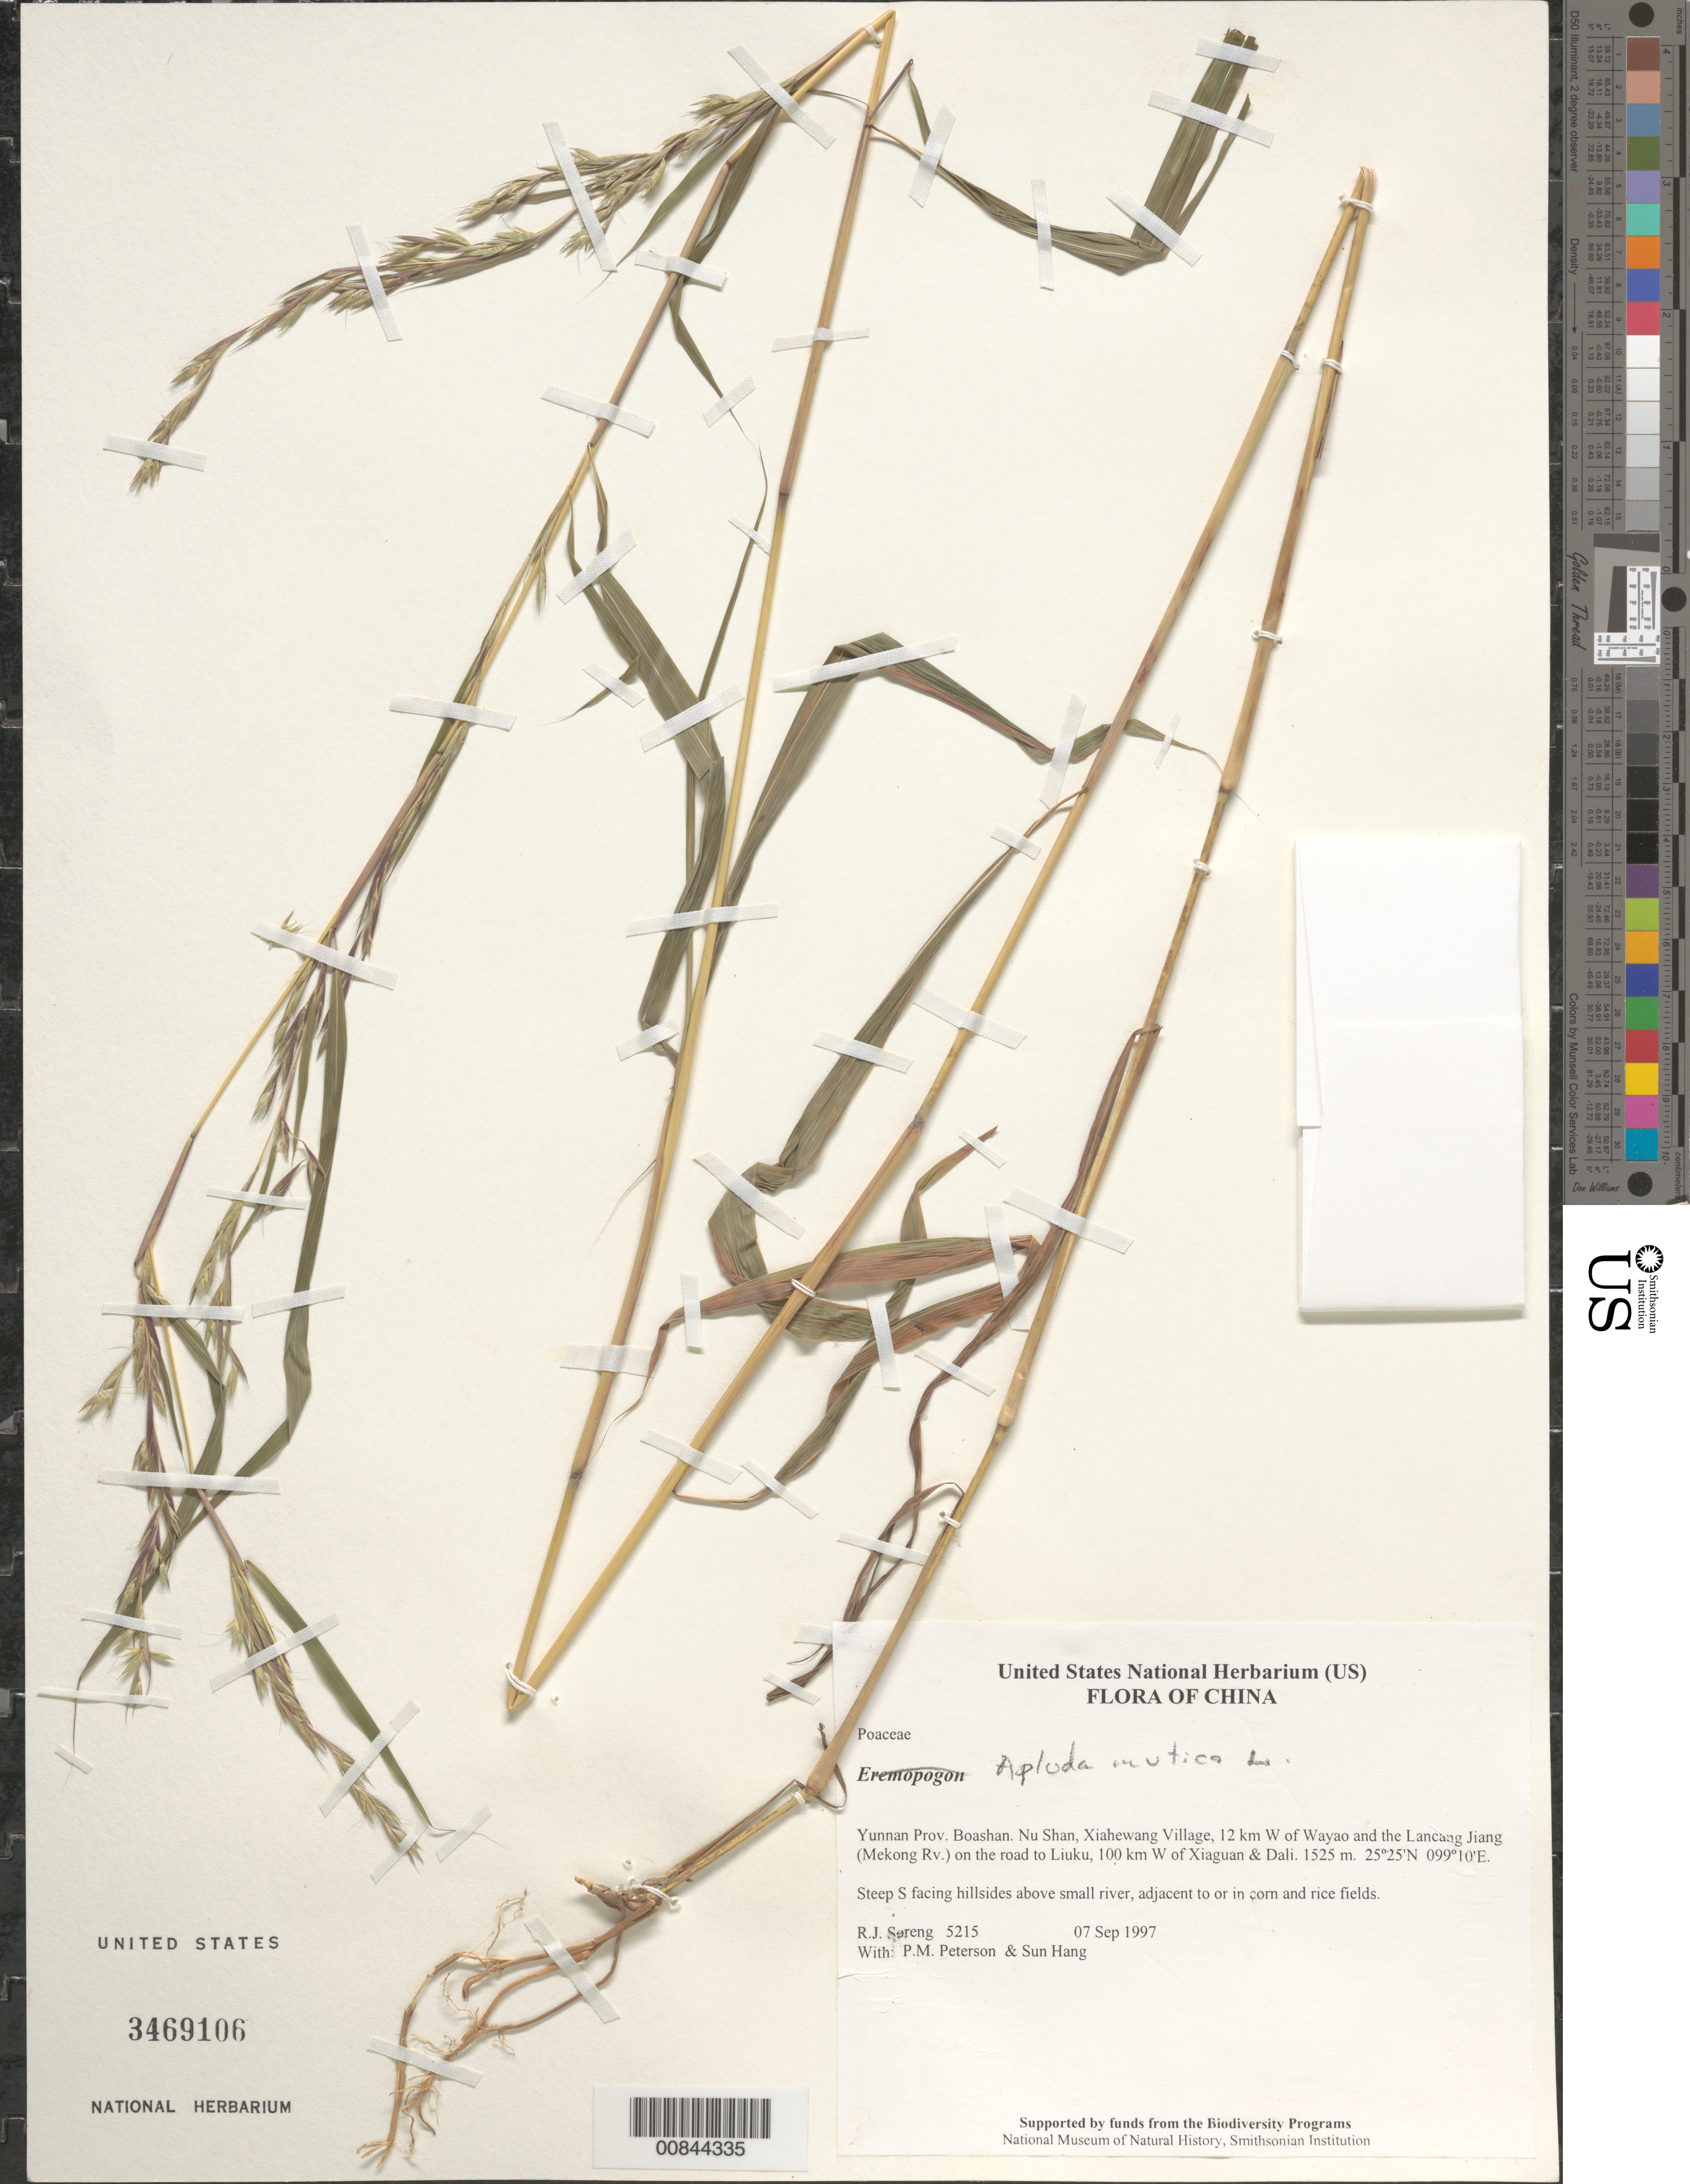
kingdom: Plantae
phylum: Tracheophyta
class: Liliopsida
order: Poales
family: Poaceae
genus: Apluda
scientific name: Apluda mutica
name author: L.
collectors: R. J. Soreng, P. M. Peterson & Sun Hang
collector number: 5215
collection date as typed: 07 Sep 1997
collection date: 1997-09-07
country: China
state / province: Yunnan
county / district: Boashan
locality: Nu Shan, Xiahewang Village, 12 km W of Wayao and the Lancang Jiang (Mekong Rv.) on the road to Liuku, 100 km W of Xiaguan & Dali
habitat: Steep S facing hillsides above small river, adjacent to or in corn and rice fields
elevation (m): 1525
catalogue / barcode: US 3469106